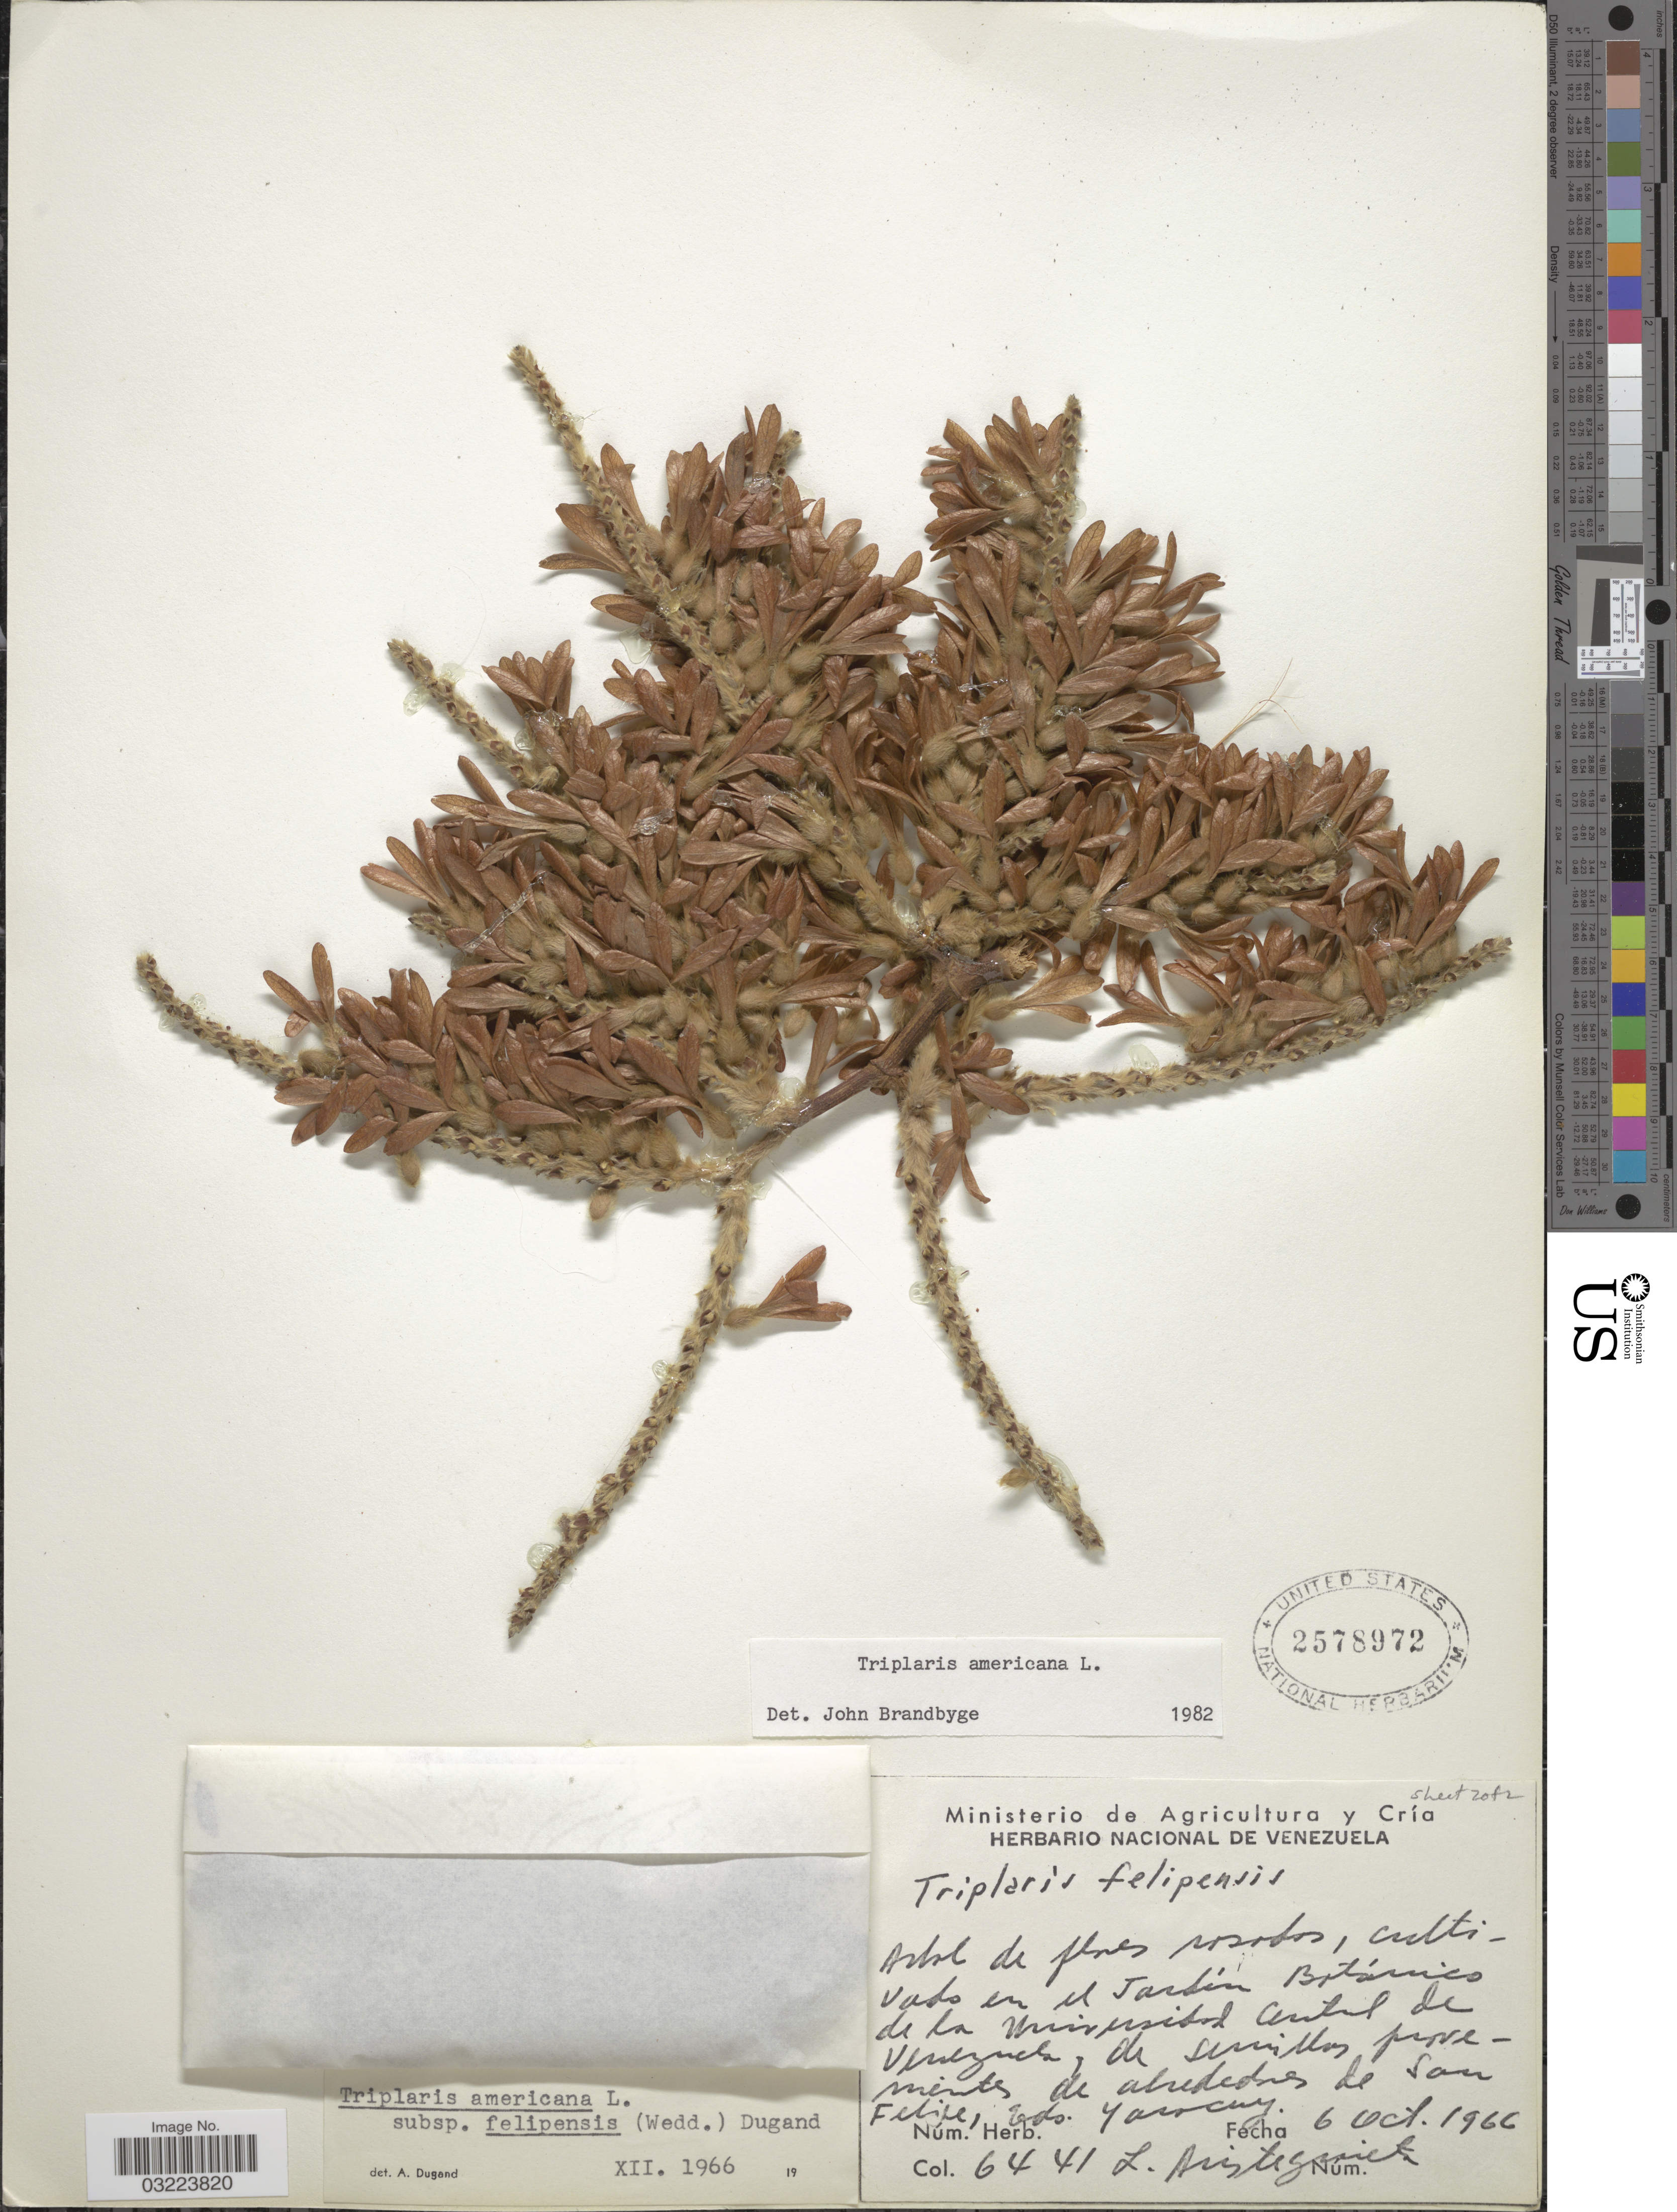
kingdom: Plantae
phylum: Tracheophyta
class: Magnoliopsida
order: Caryophyllales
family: Polygonaceae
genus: Triplaris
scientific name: Triplaris americana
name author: L.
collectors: L. Aristeguieta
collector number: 6441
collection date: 1966-10-06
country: Venezuela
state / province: Yaracuy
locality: En al Jardin Botánico de la Universidad Central de Venezuela.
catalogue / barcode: US 2578972